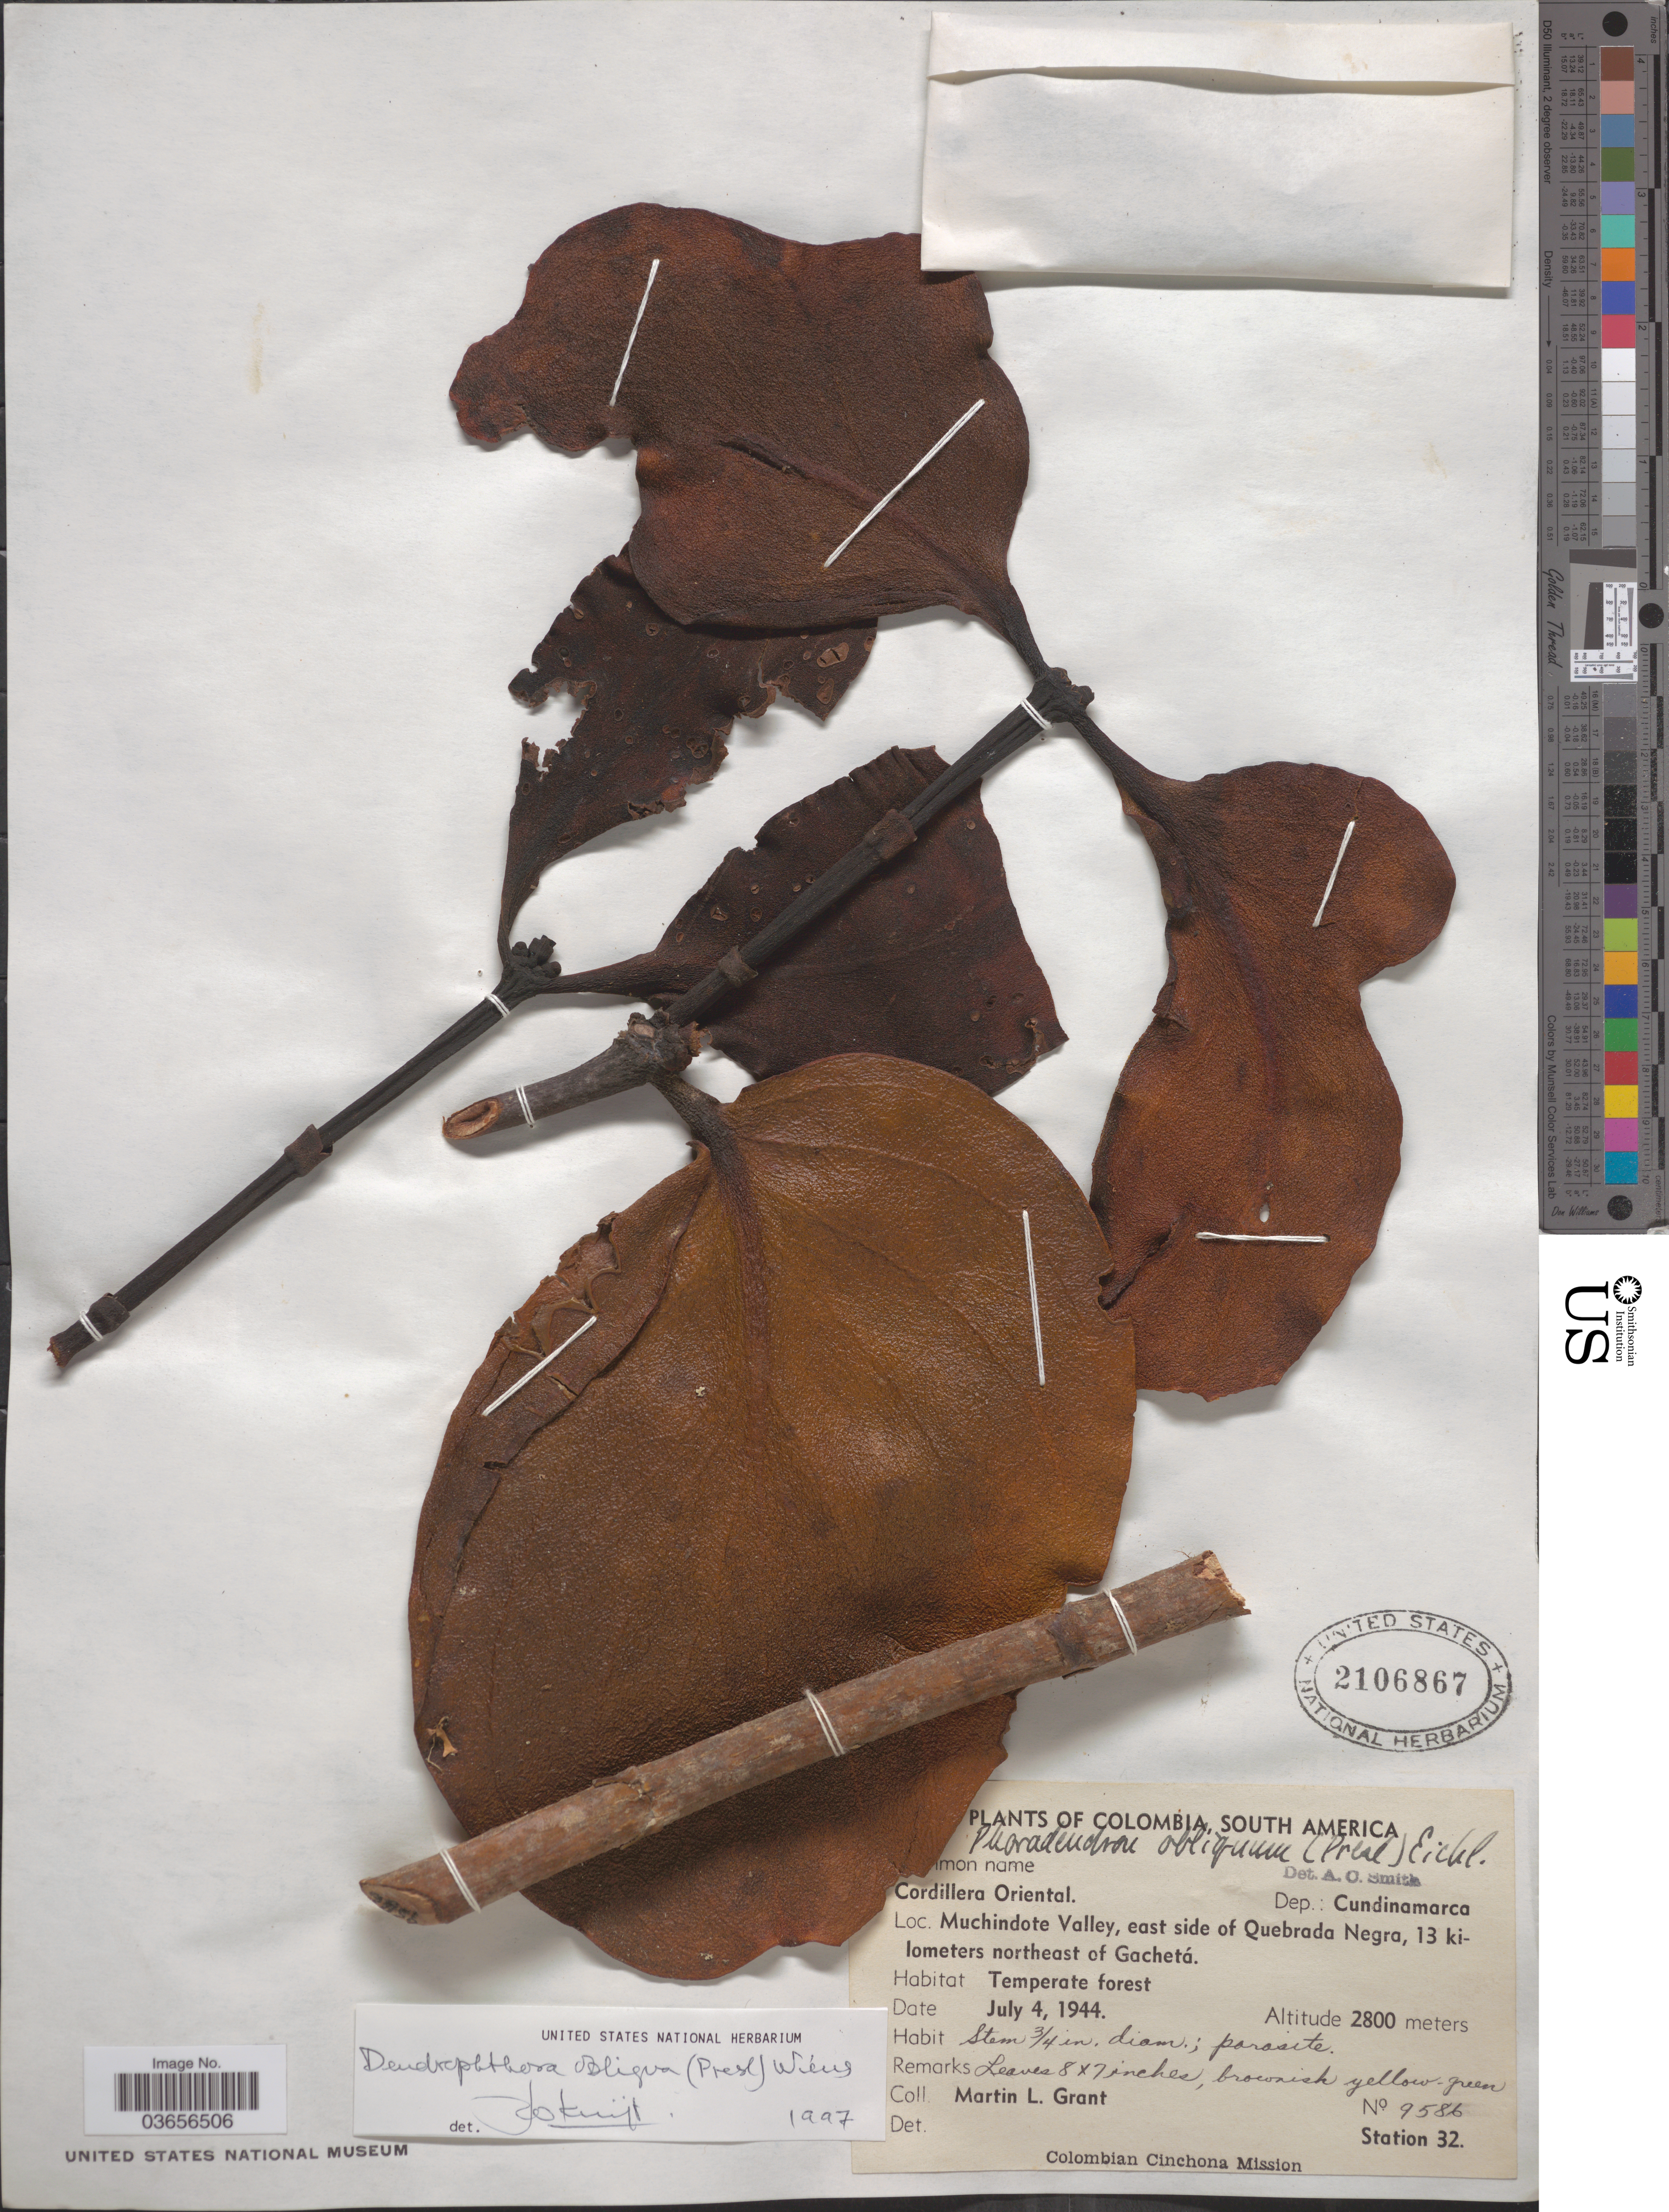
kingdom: Plantae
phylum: Tracheophyta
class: Magnoliopsida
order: Santalales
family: Viscaceae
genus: Dendrophthora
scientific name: Dendrophthora obliqua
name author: (C. Presl) Wiens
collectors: M. L. Grant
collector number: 9586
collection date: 1944-07-04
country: Colombia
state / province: Cundinamarca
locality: Cordillera Oriental. Dep.: Cundinamarca. Muchindote Valley, east side of Quebrada Negra, 13 kilometers northeast of Gachetá.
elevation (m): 2800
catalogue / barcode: US 2106867